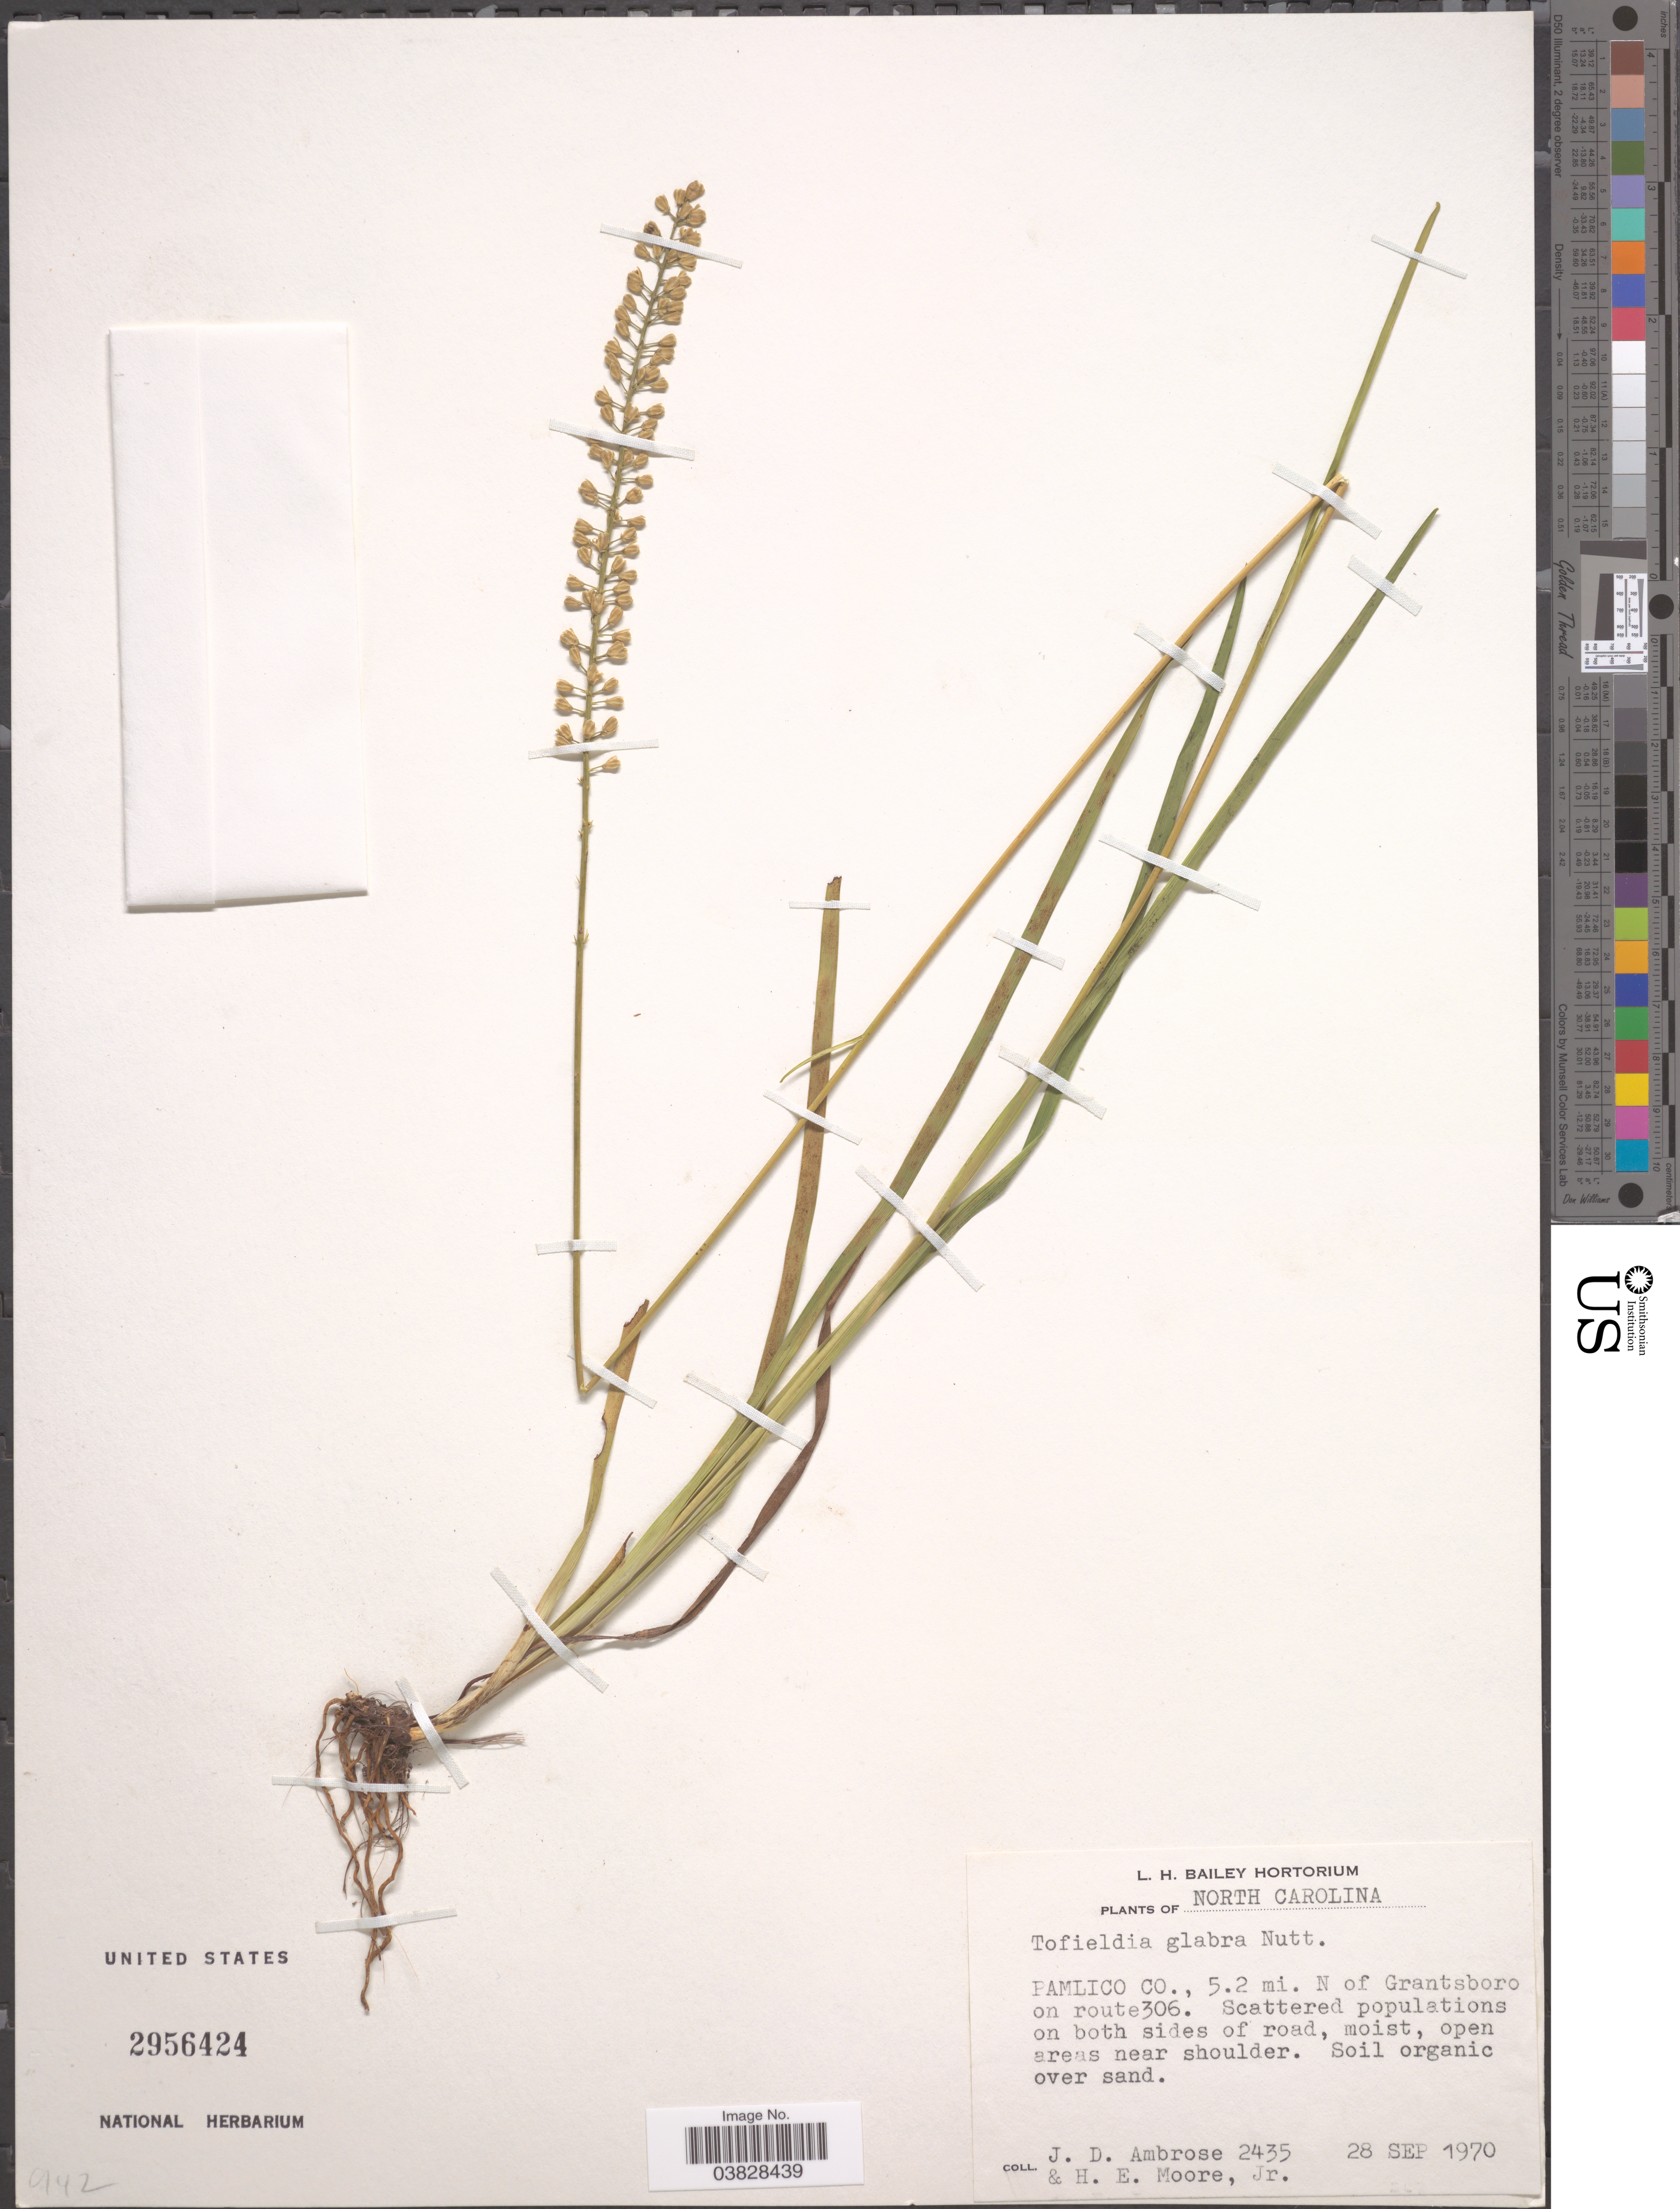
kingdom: Plantae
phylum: Tracheophyta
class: Liliopsida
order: Alismatales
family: Tofieldiaceae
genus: Tofieldia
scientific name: Tofieldia glabra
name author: Nutt.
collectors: J. D. Ambrose & H. Moore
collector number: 2435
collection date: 1970-09-28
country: United States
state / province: North Carolina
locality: Pamlico Co., 5.2 mi. N of Grantsboro on route 306.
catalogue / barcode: US 2956424